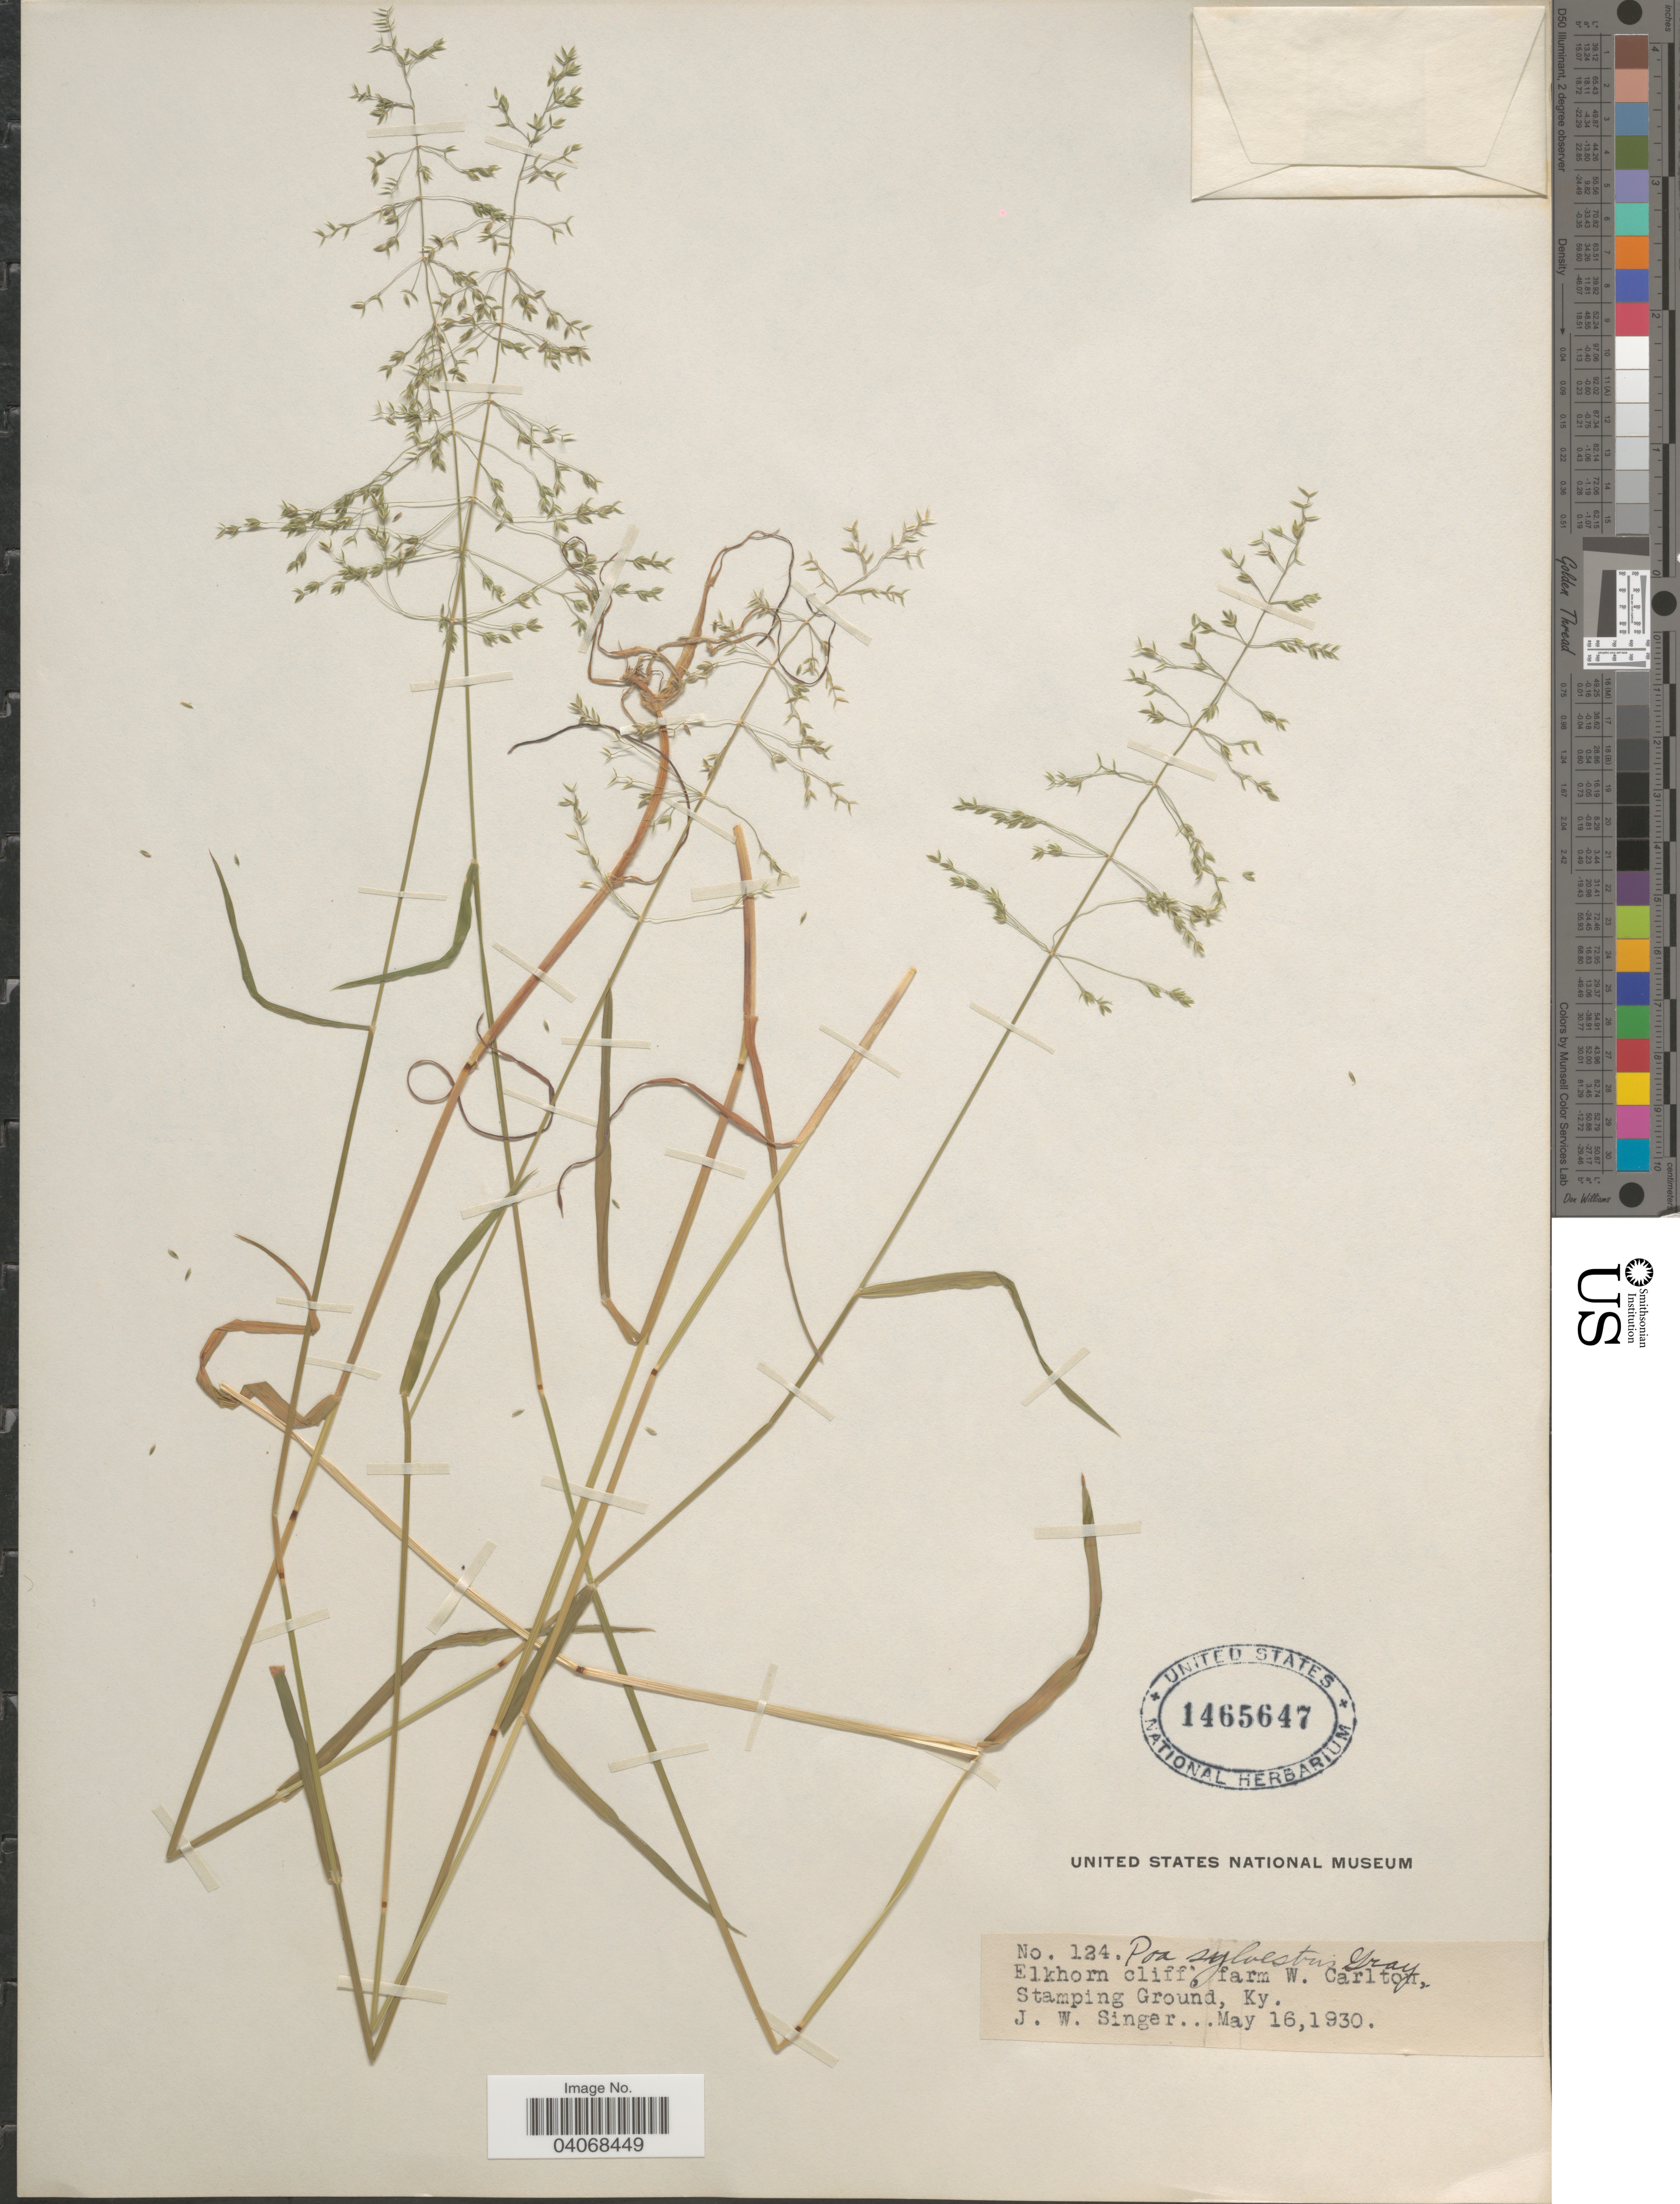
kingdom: Plantae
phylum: Tracheophyta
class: Liliopsida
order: Poales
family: Poaceae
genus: Poa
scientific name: Poa sylvestris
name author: A. Gray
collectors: J. EW. Singer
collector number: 124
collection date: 1930-05-16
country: United States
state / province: Kentucky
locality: Elkhorn cliff, farm W. Carlton, Stamping Ground.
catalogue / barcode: US 1465647